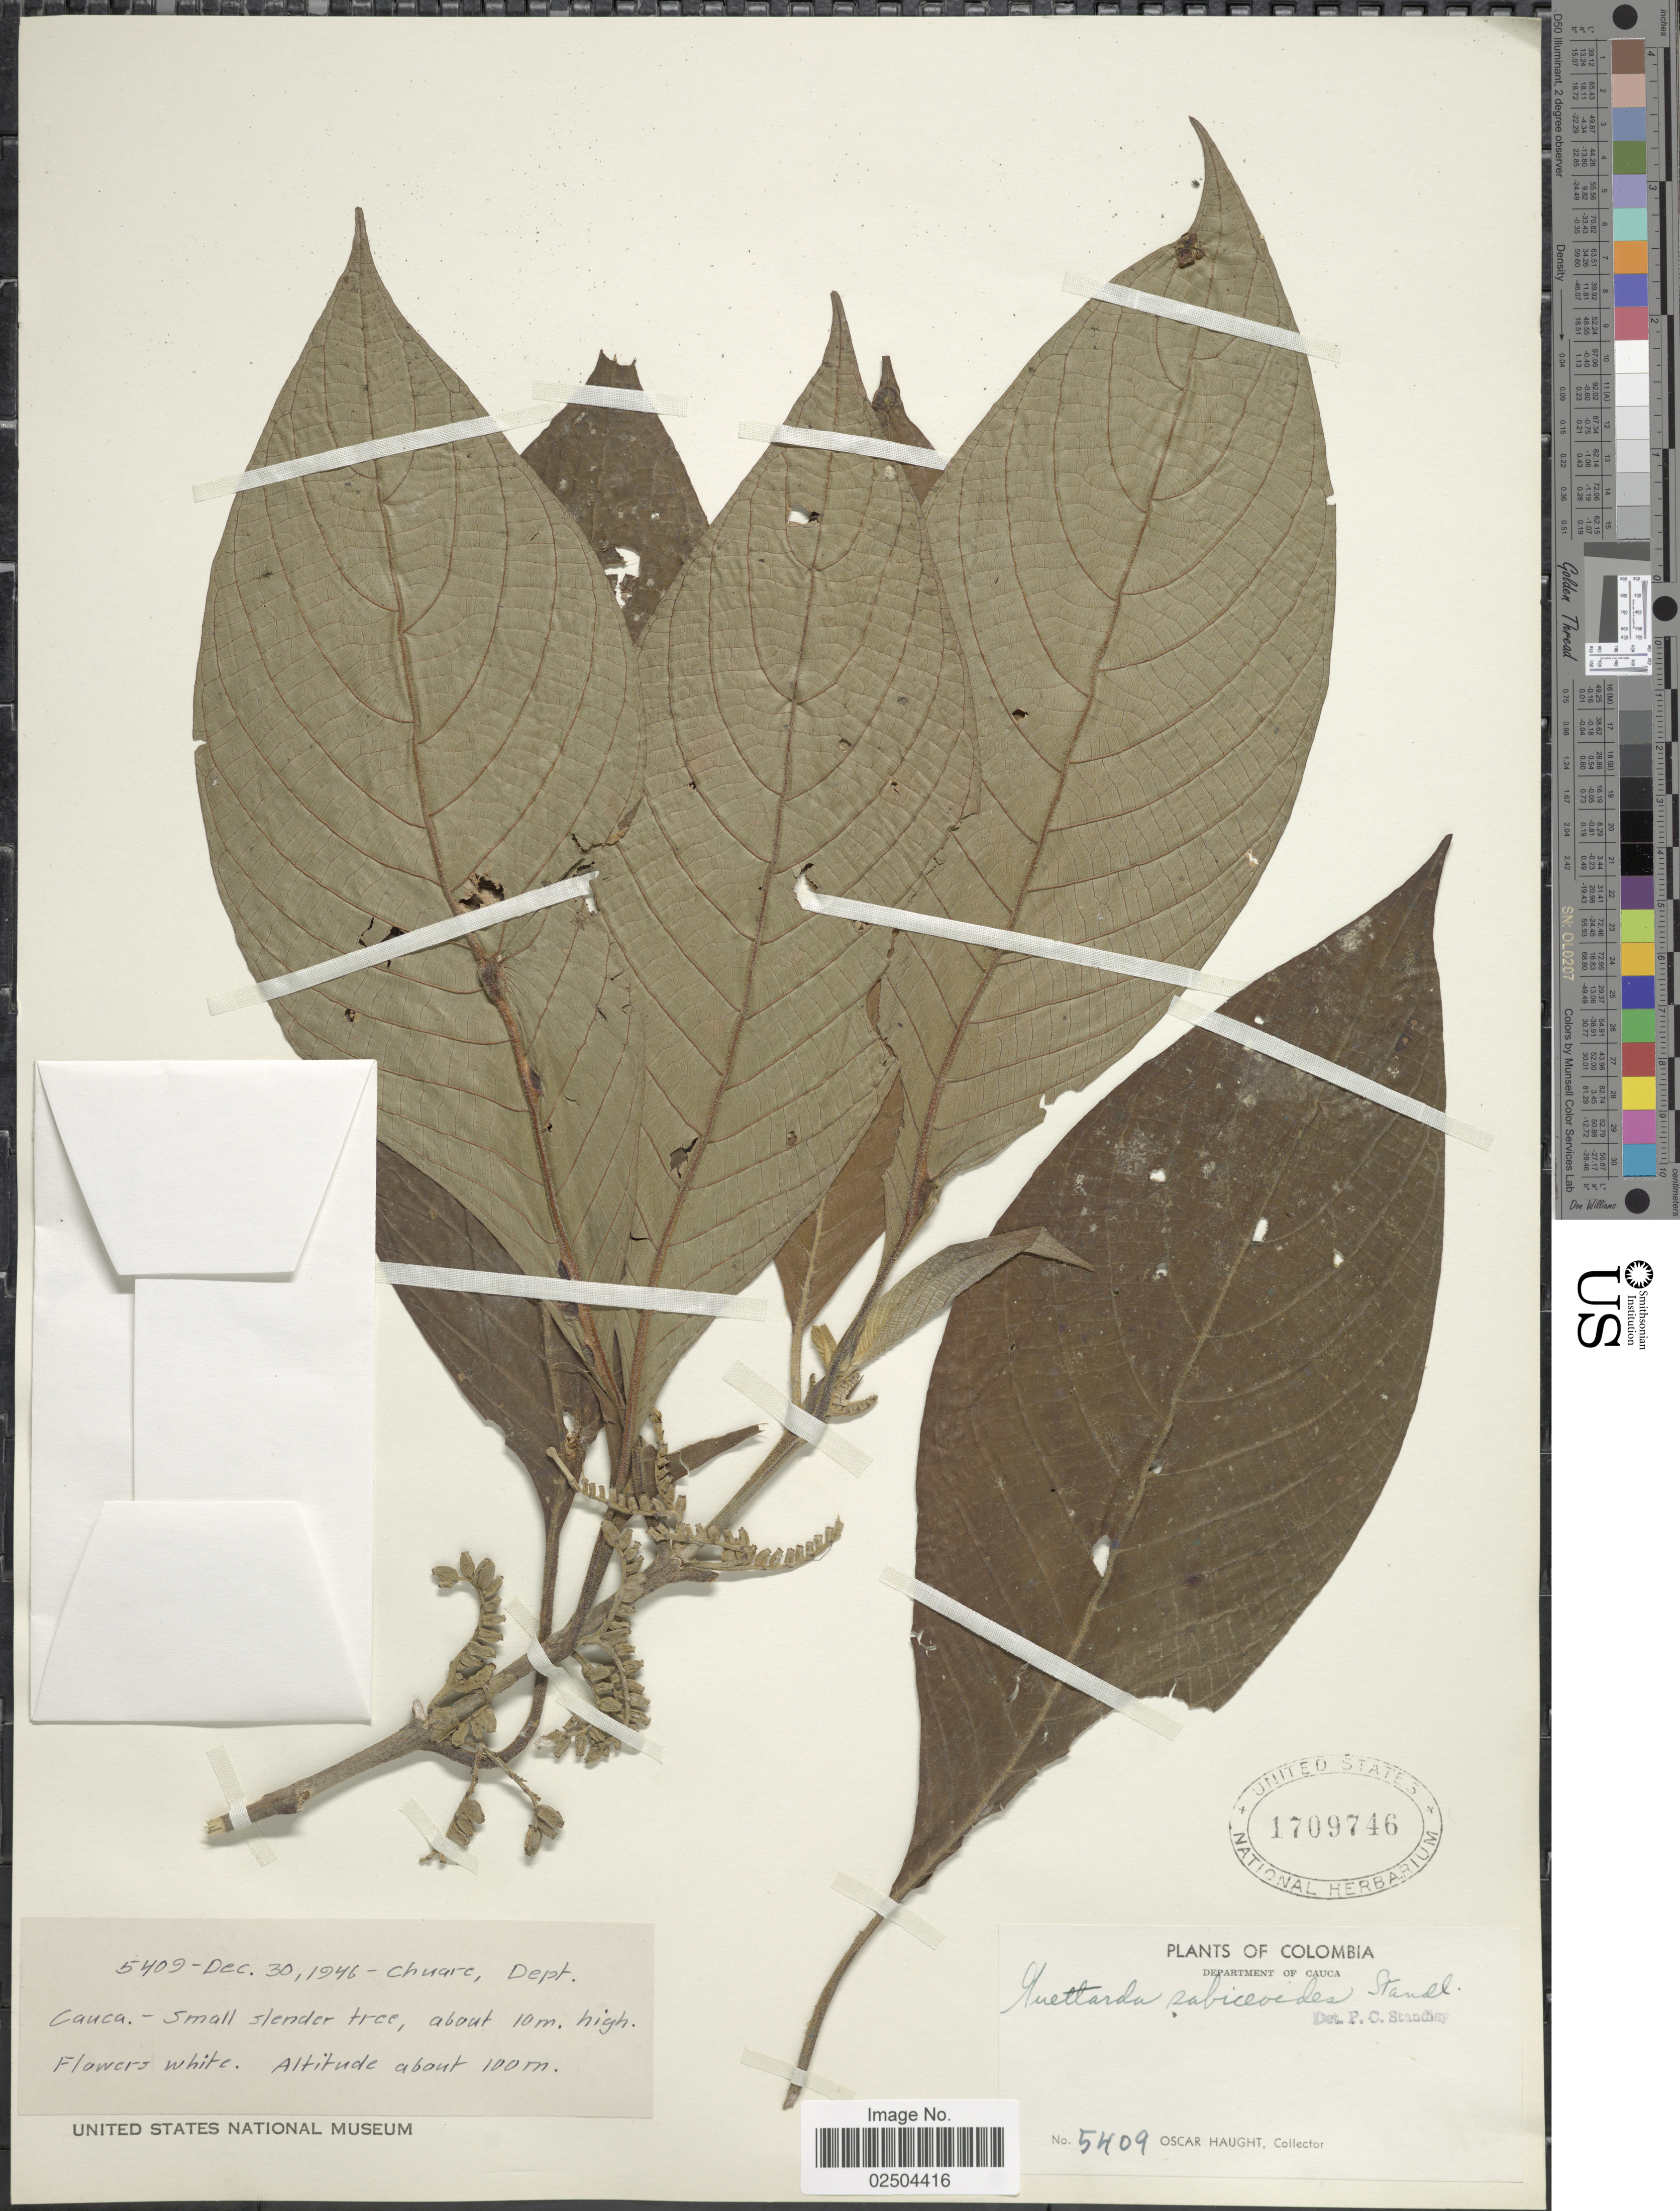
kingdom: Plantae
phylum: Tracheophyta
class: Magnoliopsida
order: Gentianales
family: Rubiaceae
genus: Guettarda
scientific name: Guettarda crispiflora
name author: Vahl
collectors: O. L. Haught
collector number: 5409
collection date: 1946-12-30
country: Colombia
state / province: Cauca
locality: Chuare, Department of Cauca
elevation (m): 100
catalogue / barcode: US 1709746